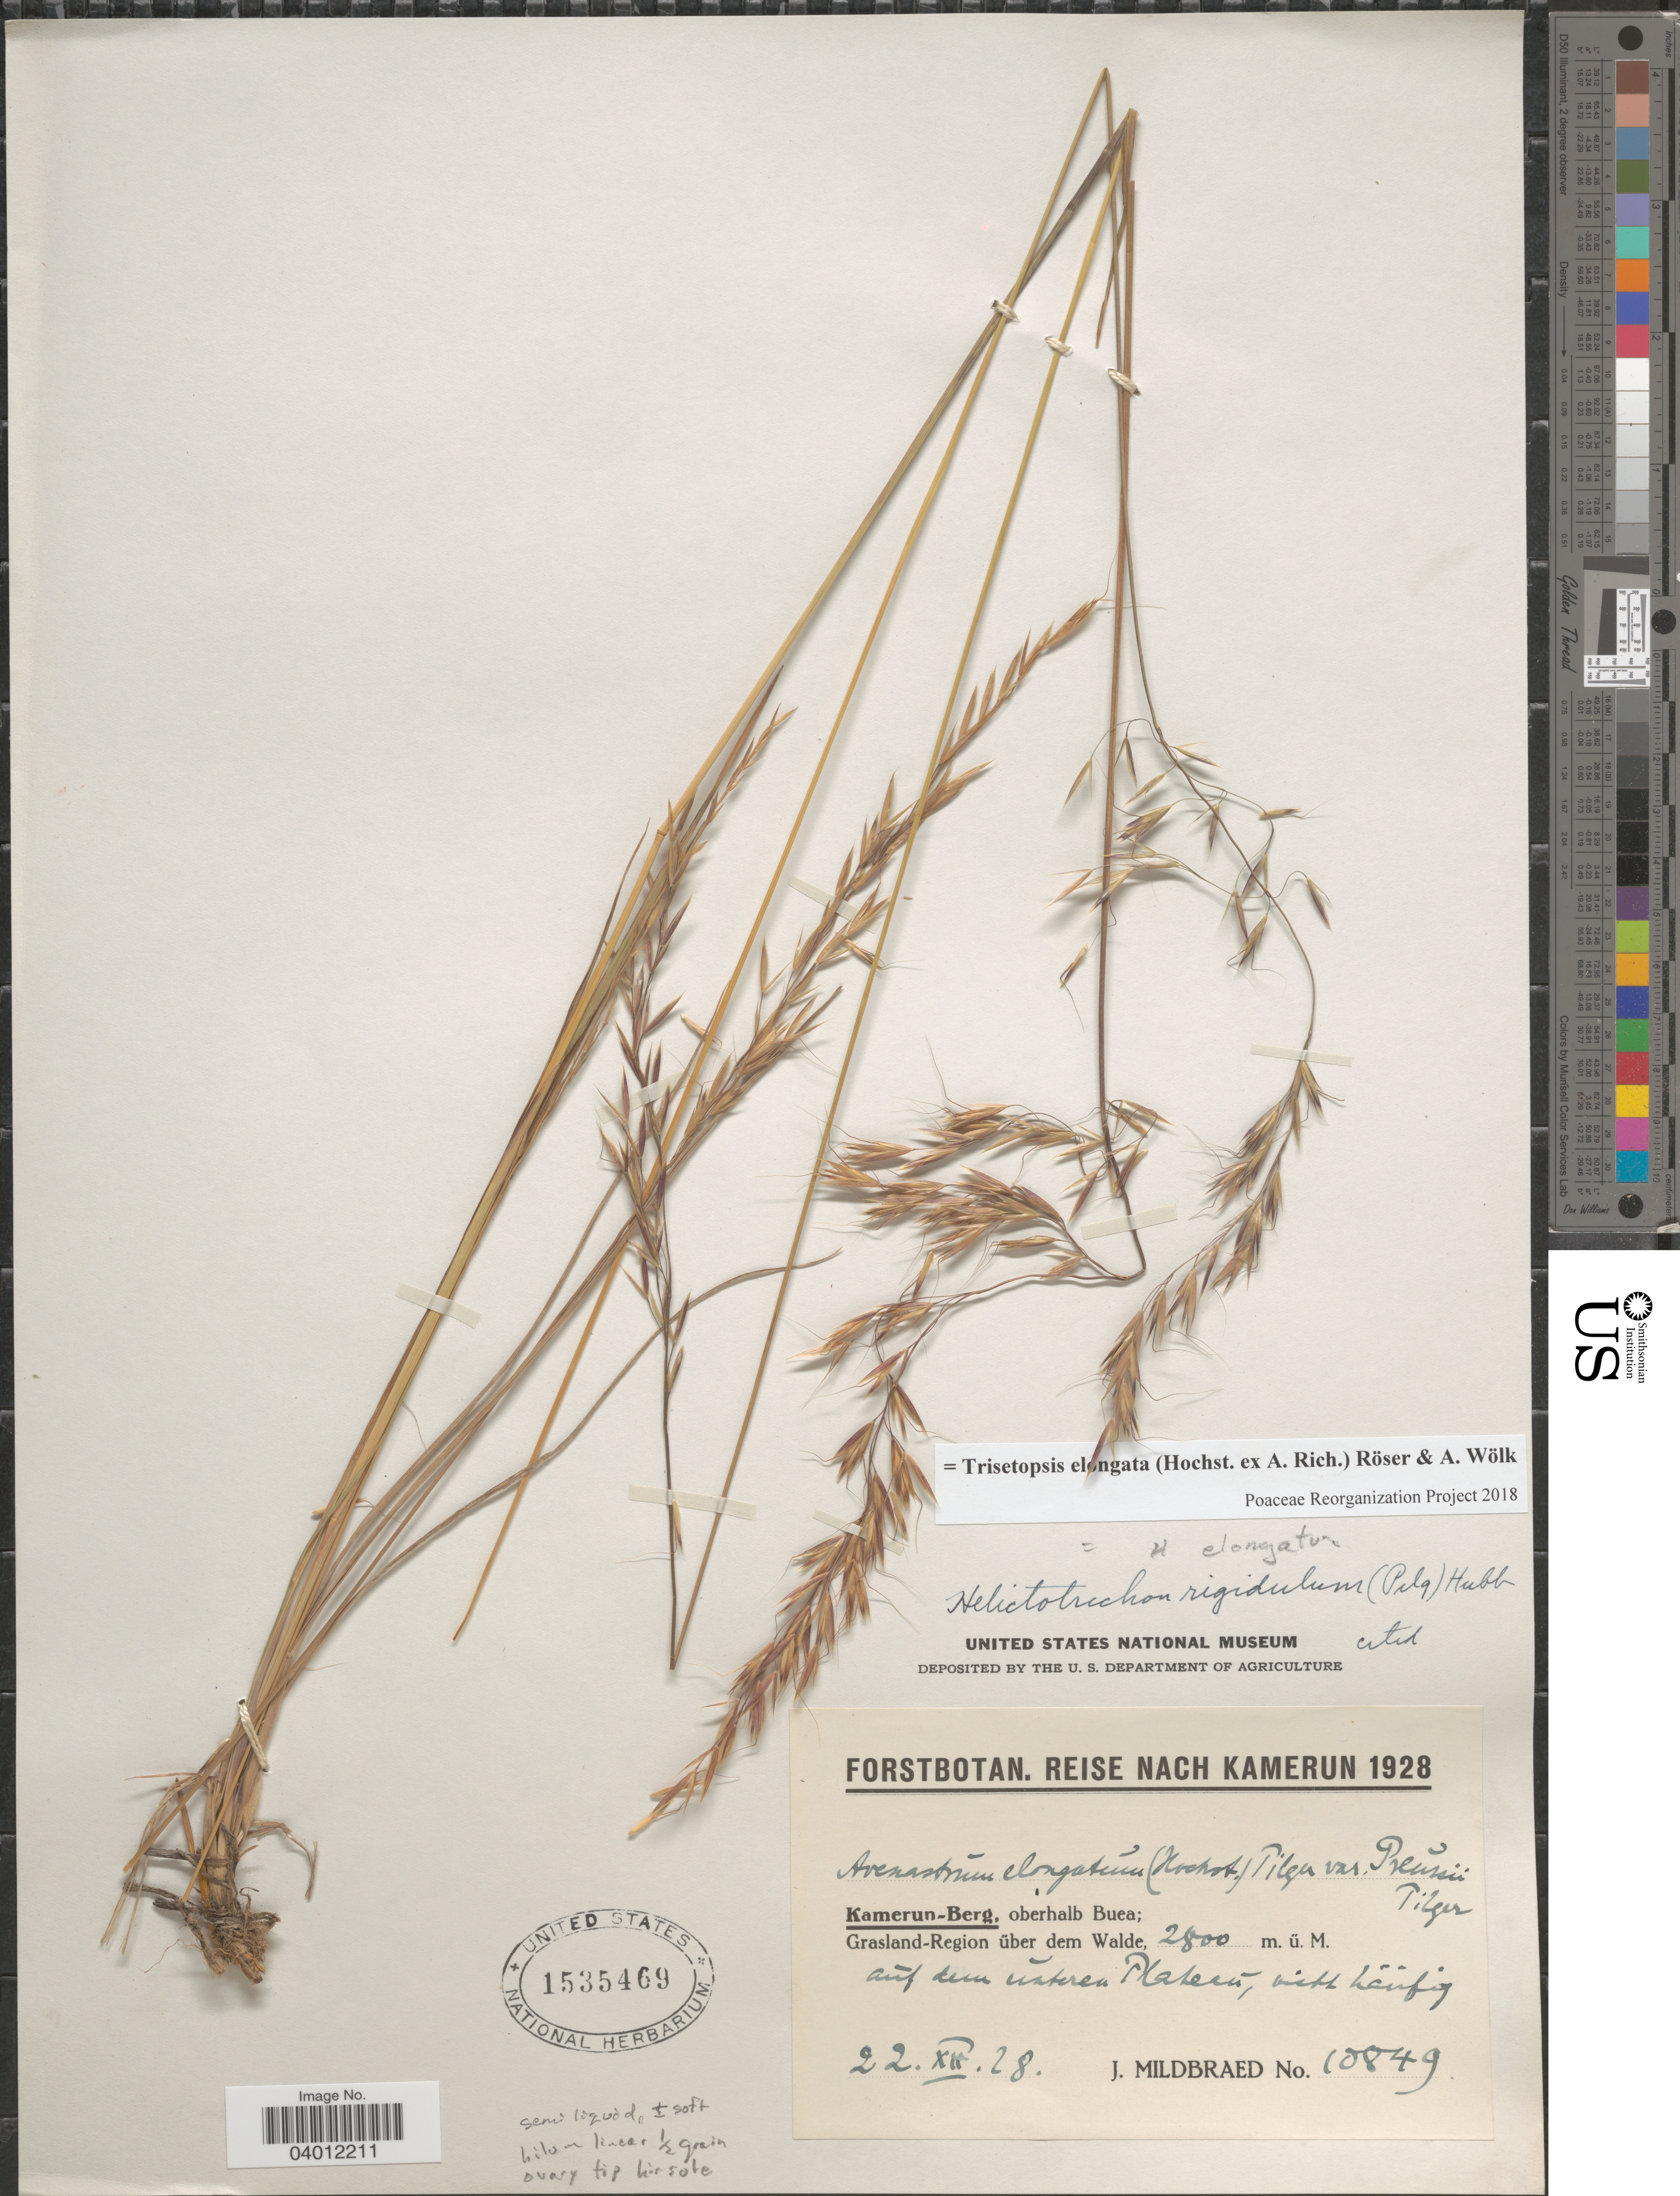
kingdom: Plantae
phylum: Tracheophyta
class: Liliopsida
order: Poales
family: Poaceae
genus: Trisetopsis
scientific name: Trisetopsis elongata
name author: (Hochst. ex A. Rich.) Röser & Wölk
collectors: J. Mildbraed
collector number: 10849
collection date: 1928-12-22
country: Cameroon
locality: Kamerun-Berg. oberhalb Buea; Grasland-Region über dem Walde. Aúf dem unteren Plateaú.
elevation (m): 2800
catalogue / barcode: US 1535469